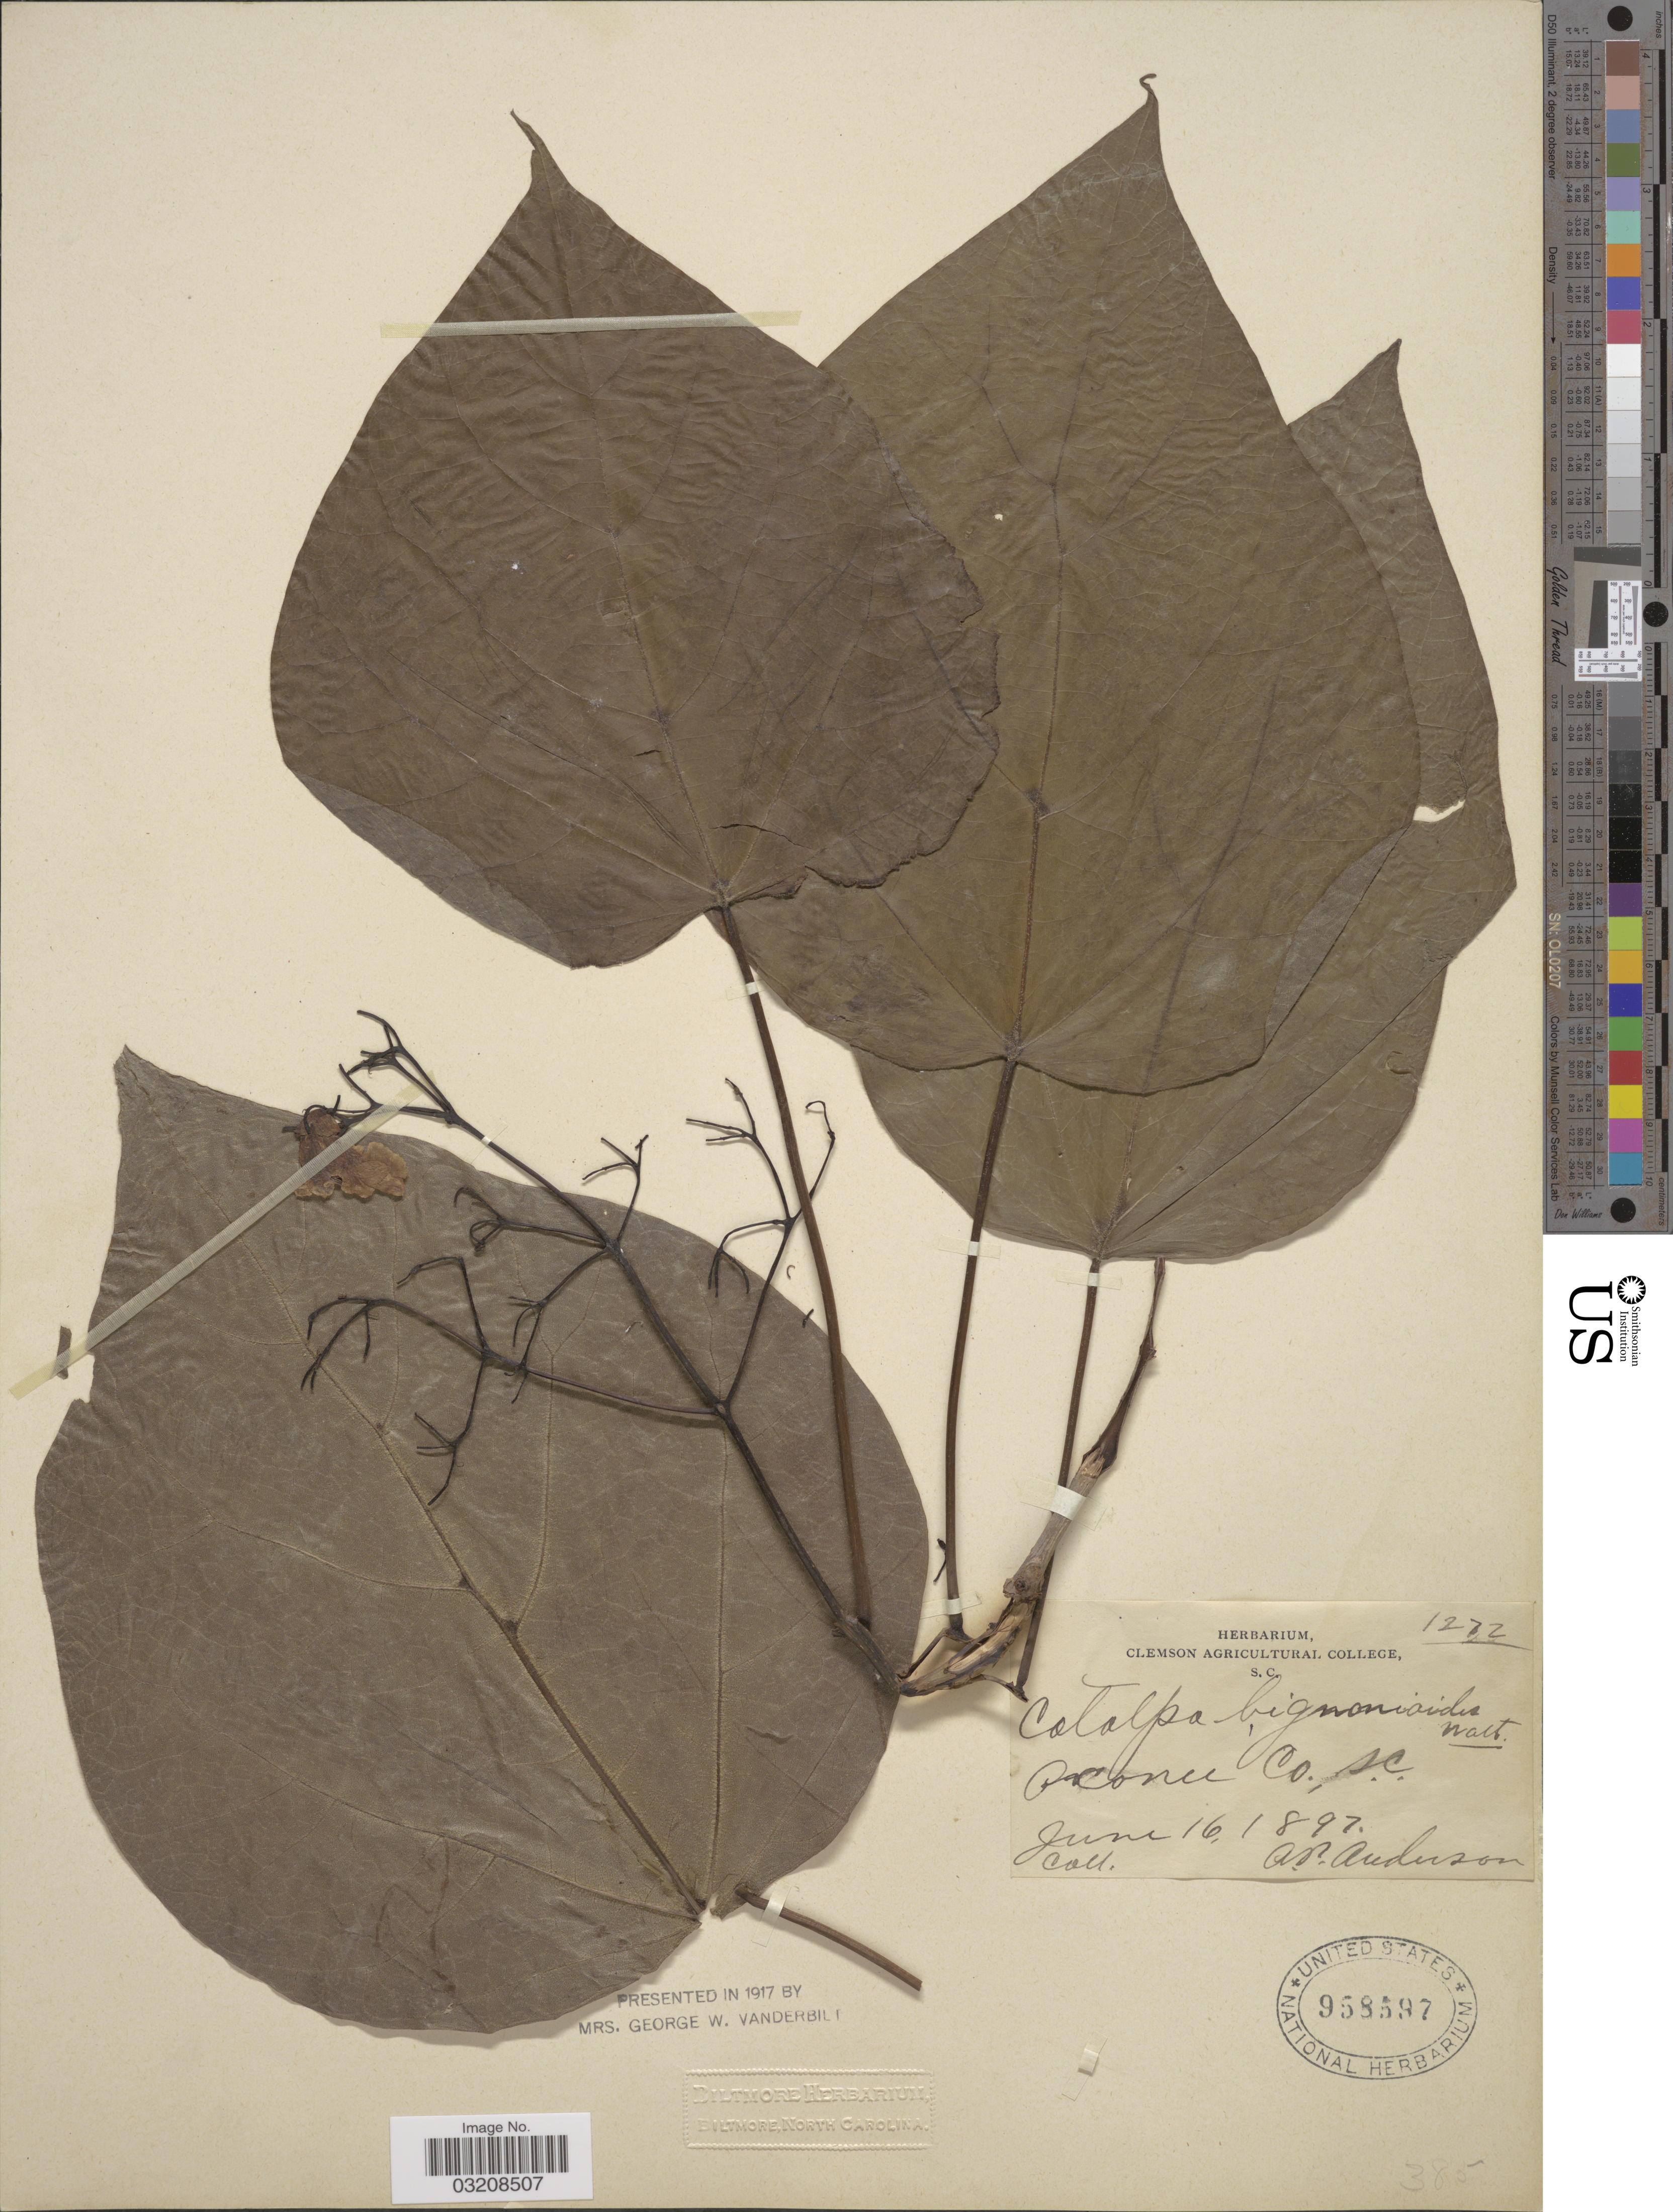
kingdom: Plantae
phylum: Tracheophyta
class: Magnoliopsida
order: Lamiales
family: Bignoniaceae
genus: Catalpa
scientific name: Catalpa bignonioides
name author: Walter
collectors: A. P. Anderson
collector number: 1272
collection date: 1897-06-16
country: United States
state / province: South Carolina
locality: Oconee Co. S.C.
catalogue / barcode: US 958597